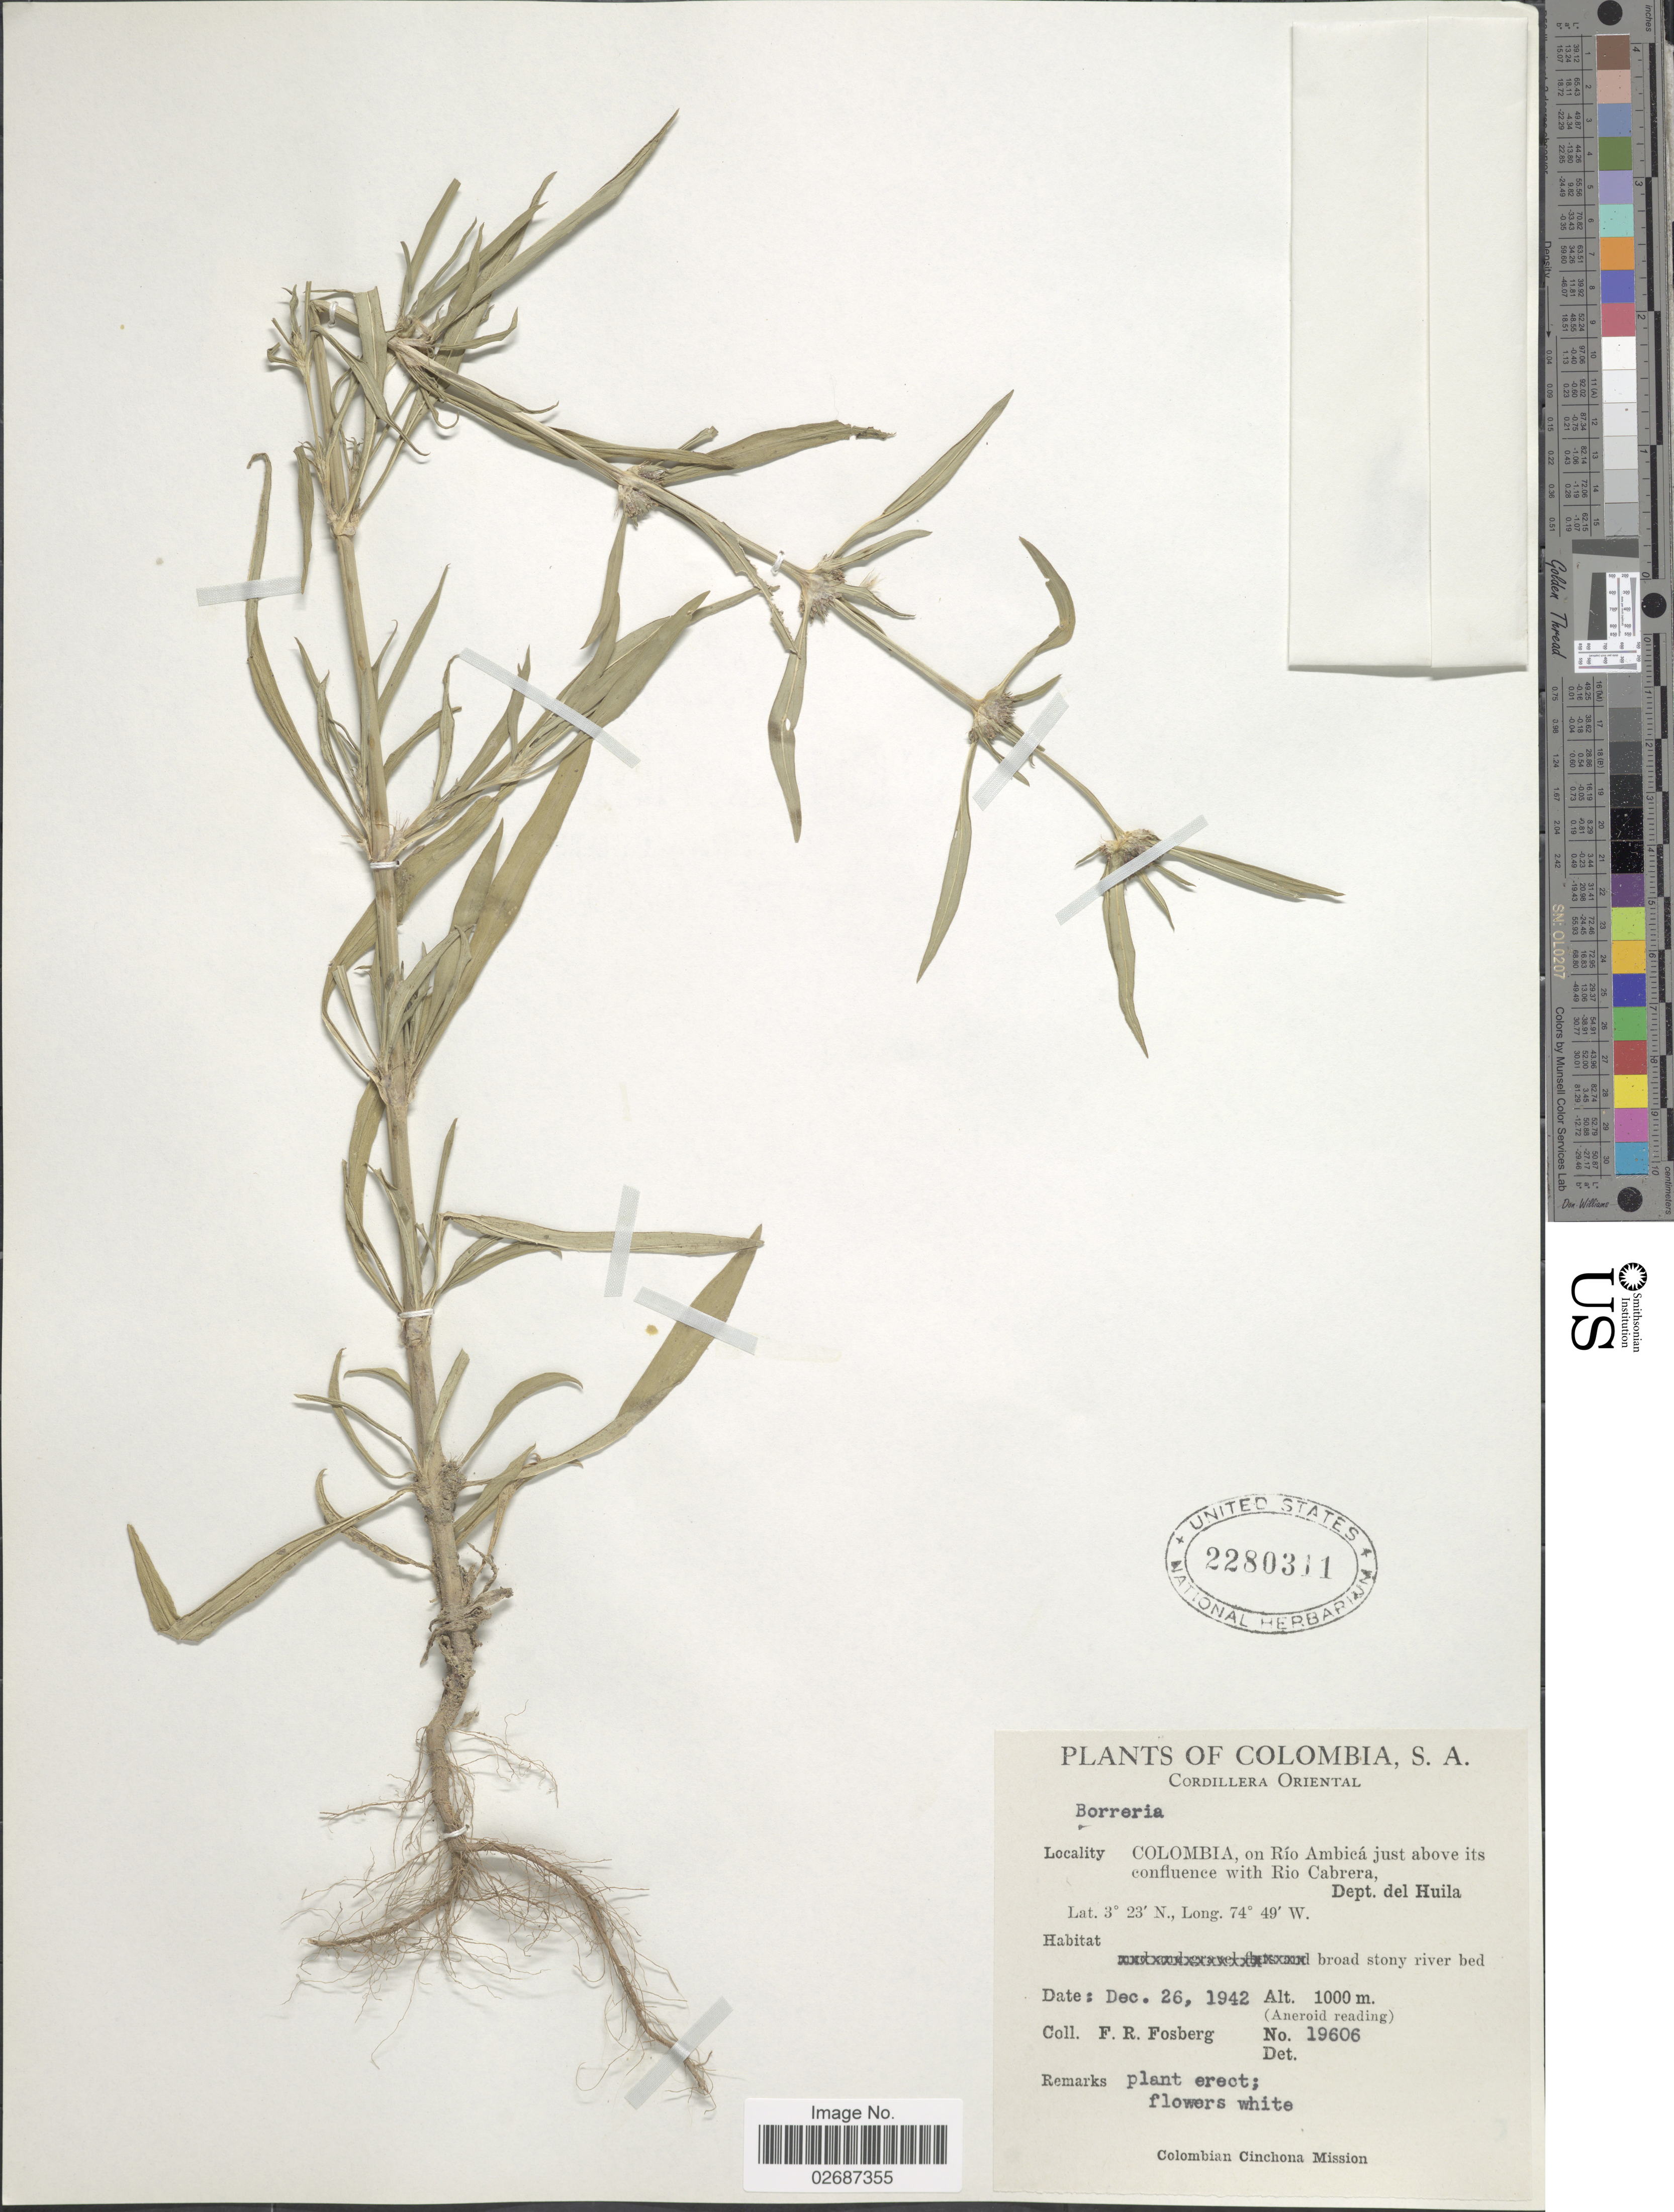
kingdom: Plantae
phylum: Tracheophyta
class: Magnoliopsida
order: Gentianales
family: Rubiaceae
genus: Borreria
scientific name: Borreria sp.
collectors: F. R. Fosberg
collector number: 19606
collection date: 1942-12-26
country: Colombia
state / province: Huila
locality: Cordillera Oriental, on Rio Ambica just above its confluence with Rio Cabrera, broad stony river bed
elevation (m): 1000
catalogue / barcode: US 2280311